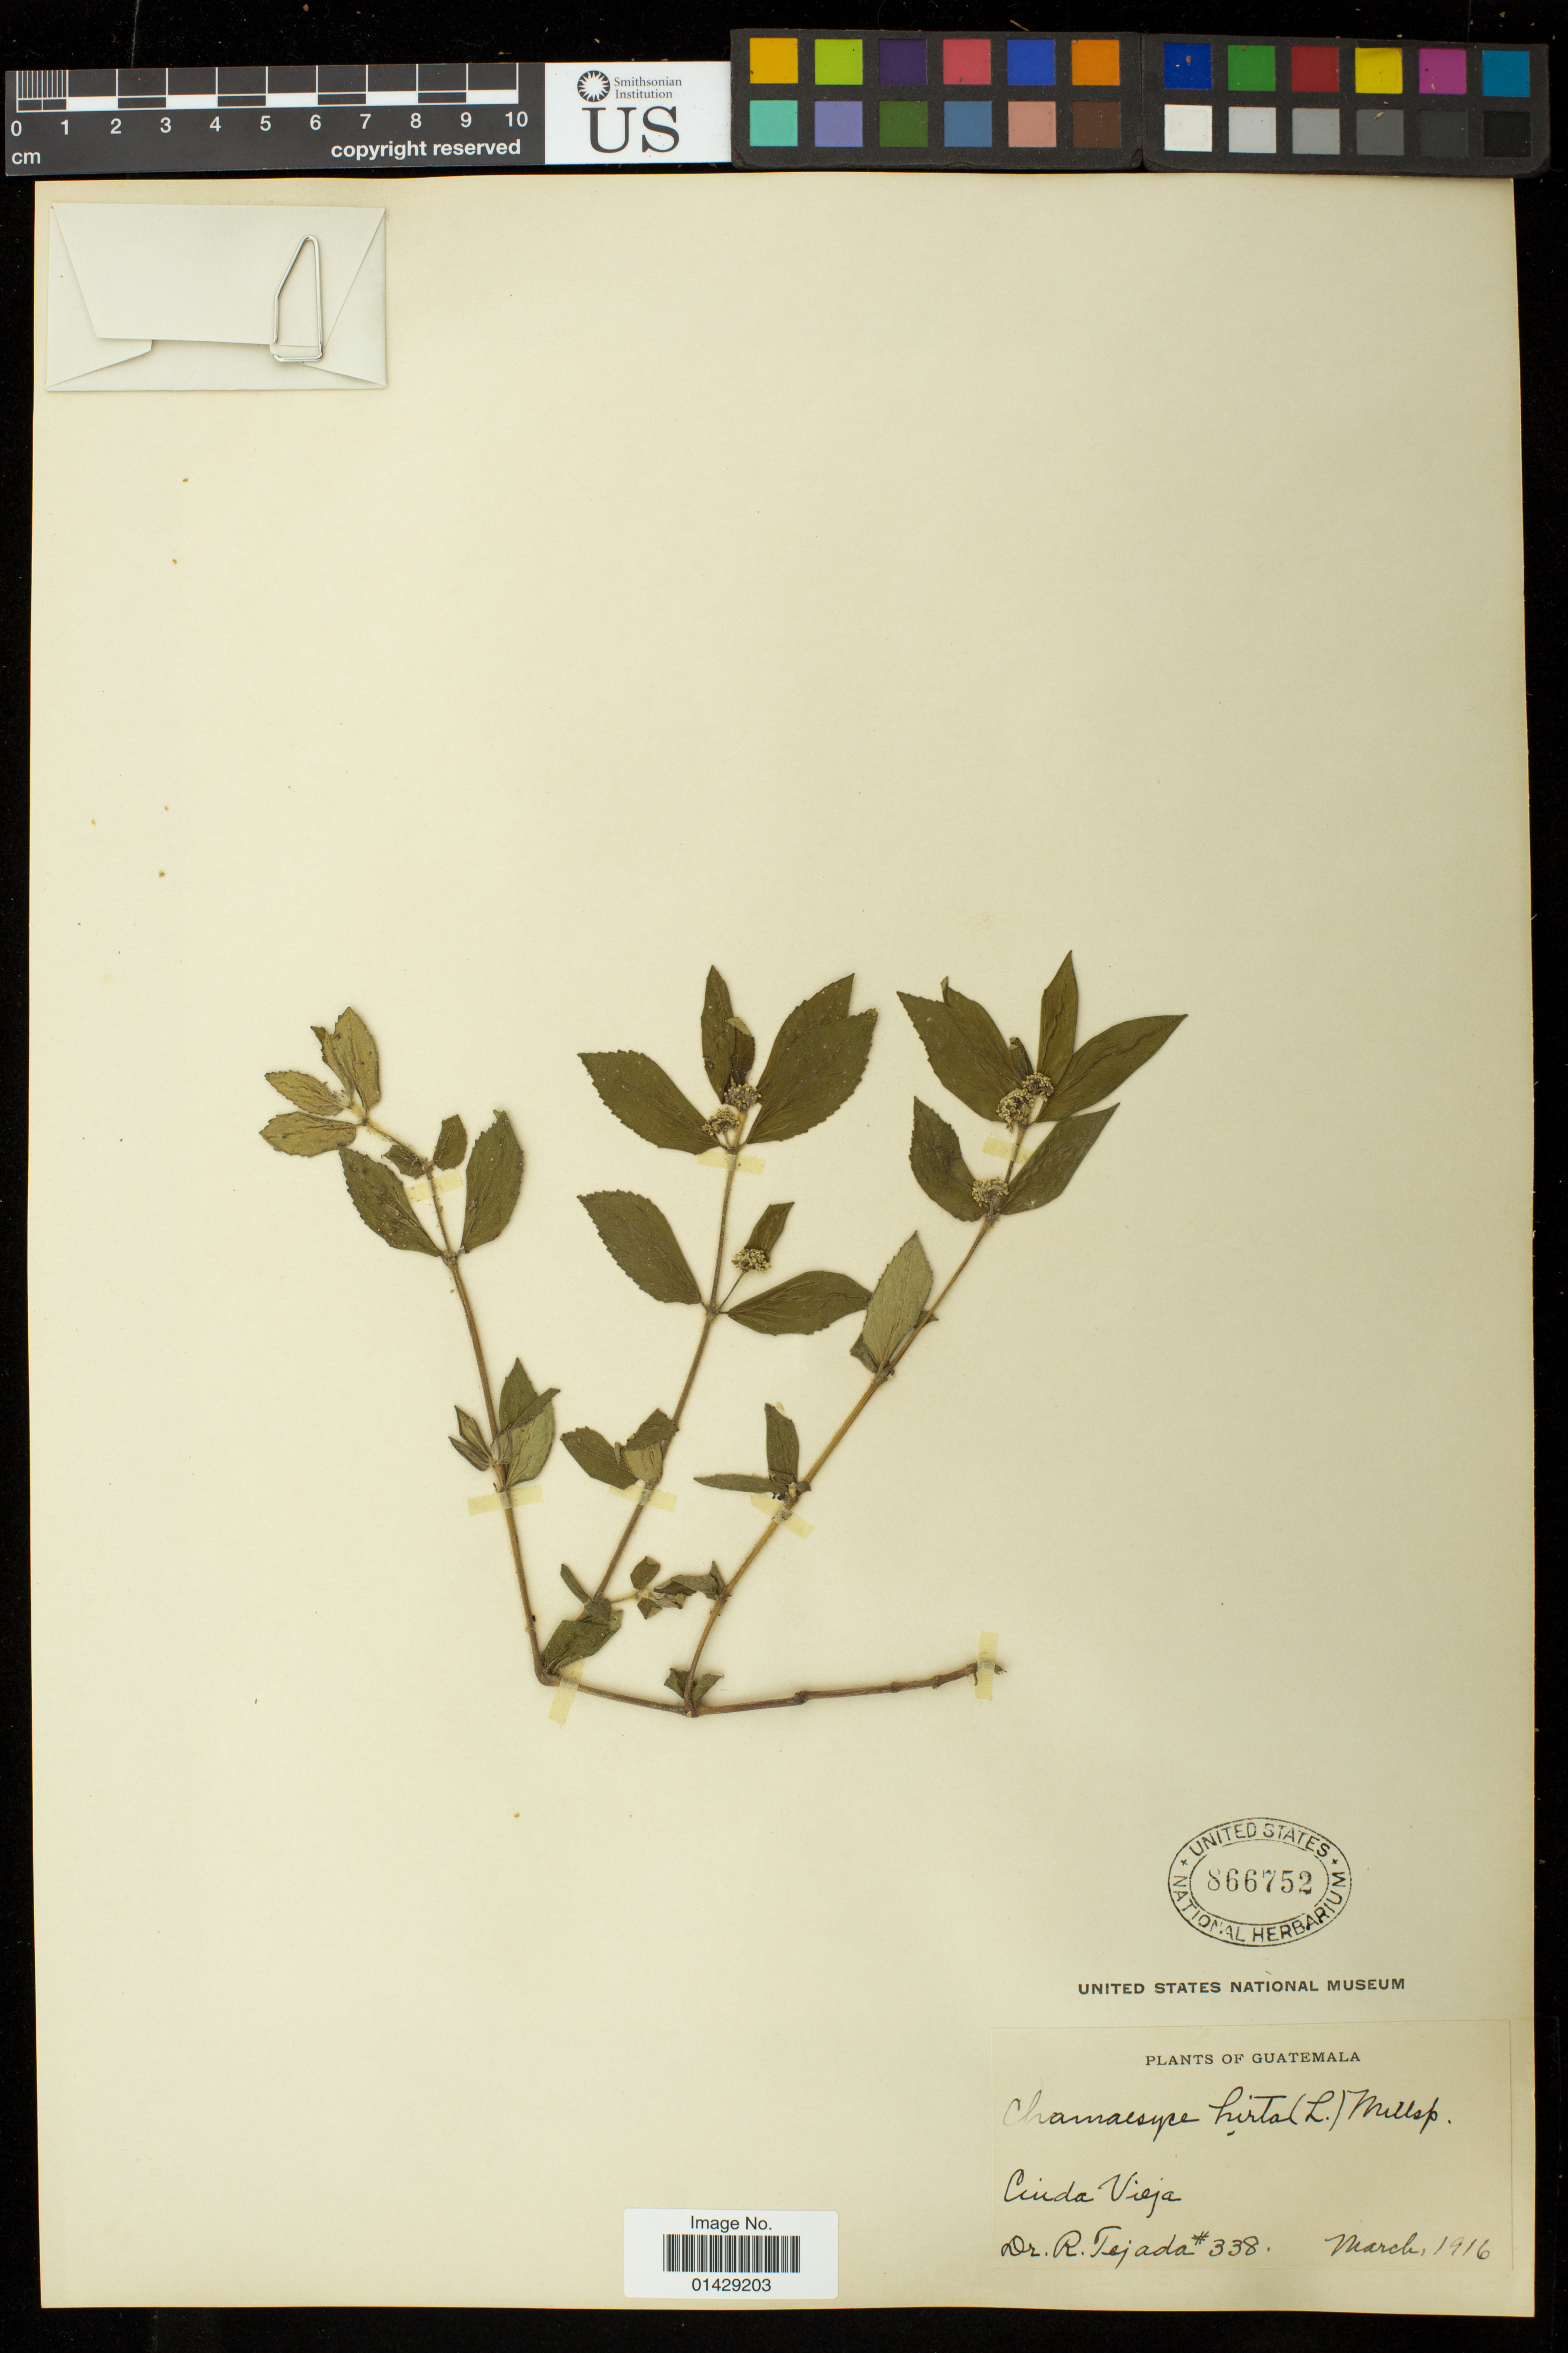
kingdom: Plantae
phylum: Tracheophyta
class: Magnoliopsida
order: Malpighiales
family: Euphorbiaceae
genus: Euphorbia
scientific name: Euphorbia hirta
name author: L.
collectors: R. Tejada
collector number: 338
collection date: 1916-03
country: Guatemala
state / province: Sacatepéquez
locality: Ciuda Vieja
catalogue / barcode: US 866752